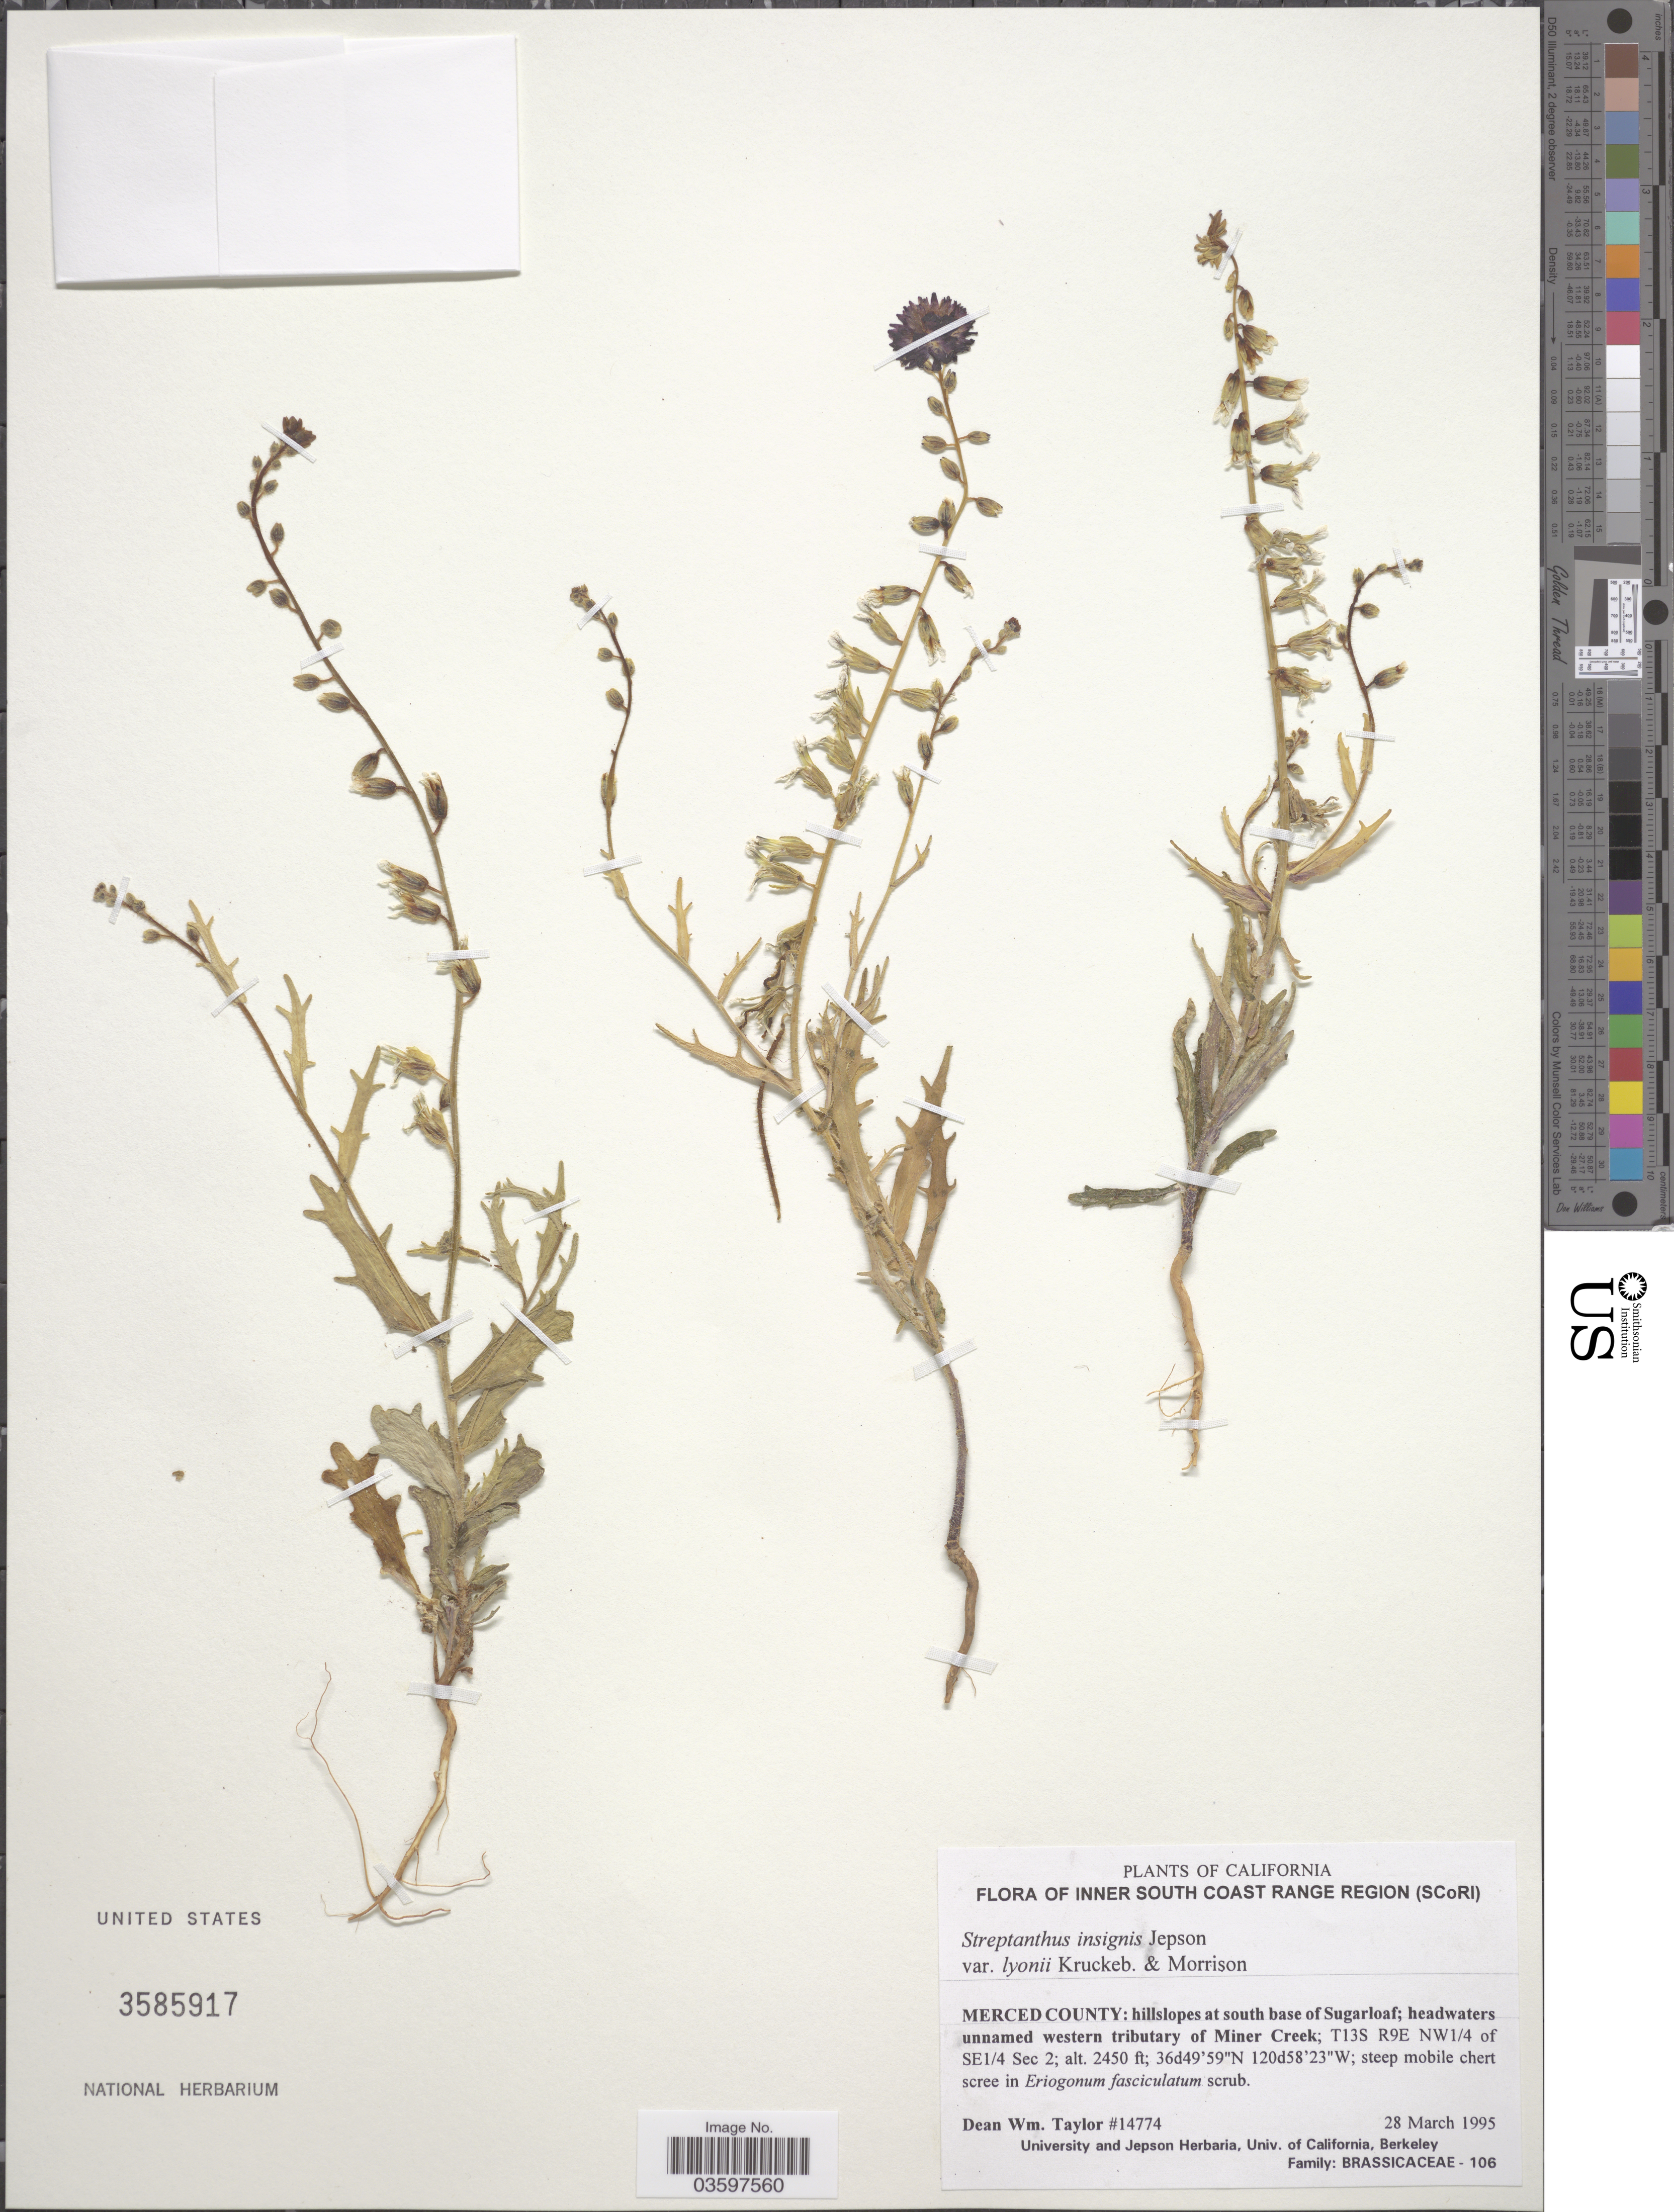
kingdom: Plantae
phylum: Tracheophyta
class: Magnoliopsida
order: Brassicales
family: Brassicaceae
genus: Streptanthus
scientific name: Streptanthus insignis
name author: Jeps.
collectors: D. W. Taylor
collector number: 14774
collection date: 1995-03-28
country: United States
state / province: California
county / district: Merced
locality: Inner South Coast Range Region (SCoRI). Merced County: hillslopes at south base of Sugarloaf; headwaters unnamed western tributary of Miner Creek; T13S R9E NW1/4 of SE1/4 Sec 2.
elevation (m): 747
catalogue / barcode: US 3585917